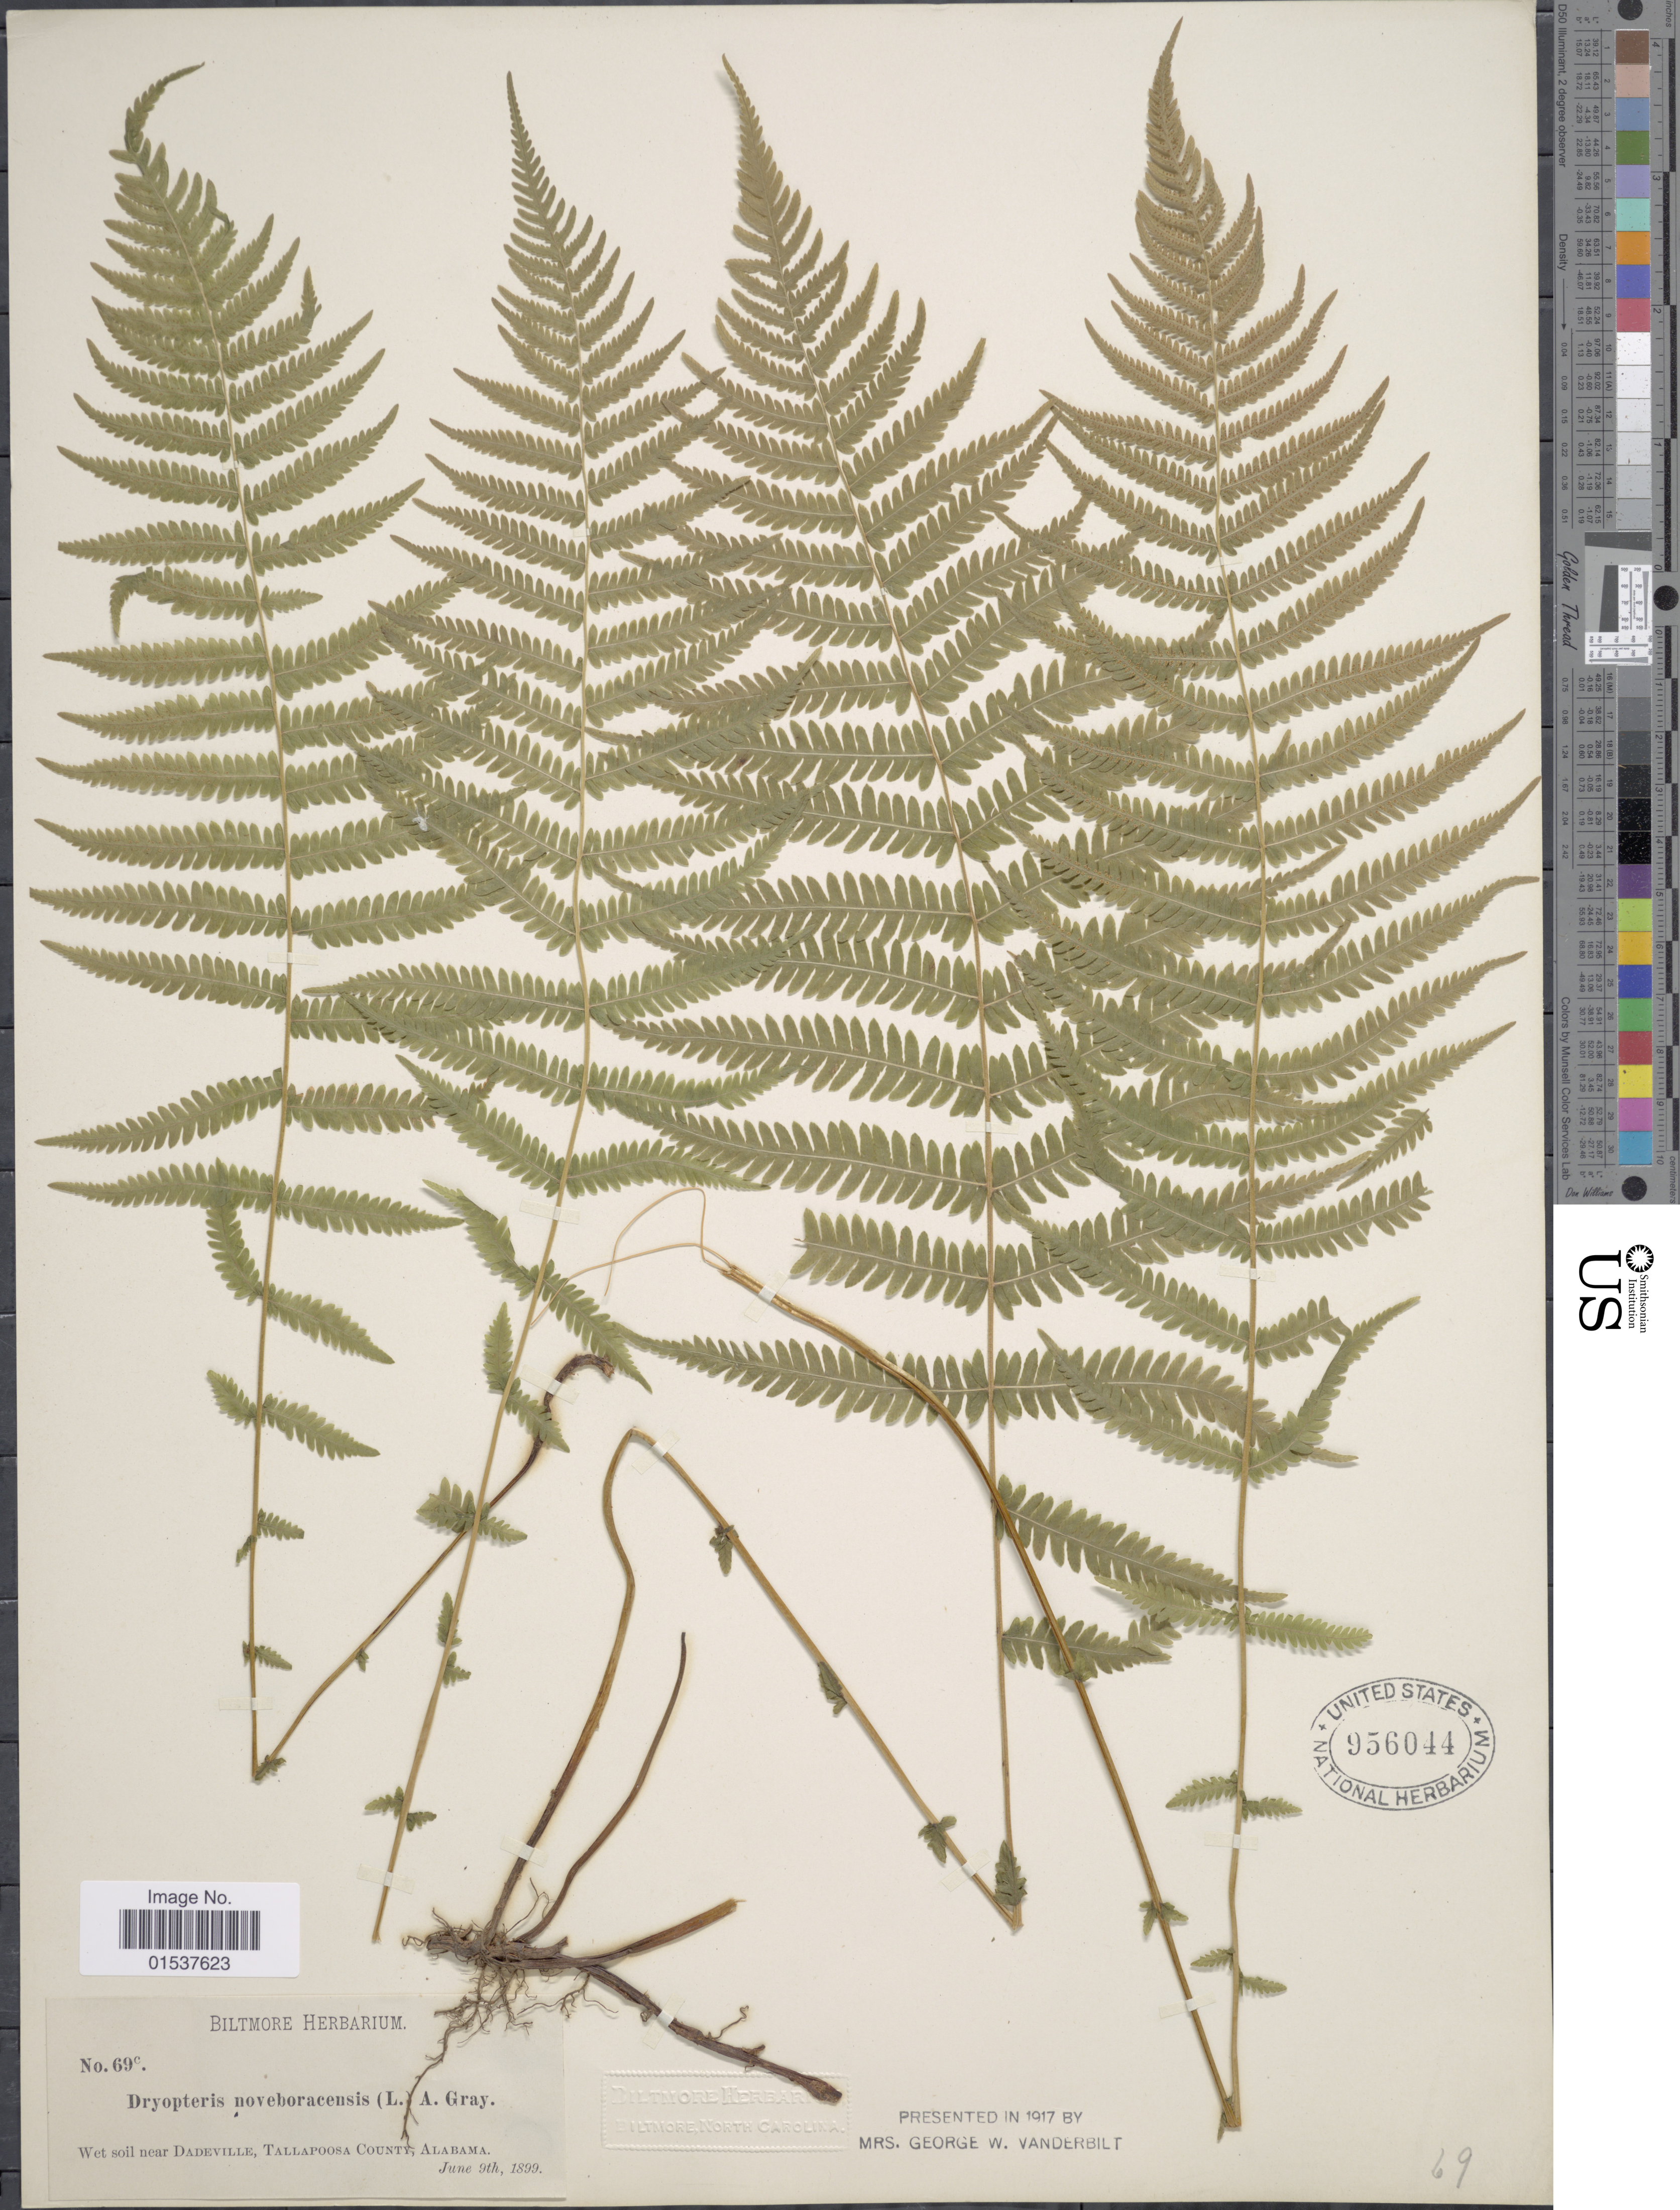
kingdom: Plantae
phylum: Tracheophyta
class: Polypodiopsida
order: Polypodiales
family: Thelypteridaceae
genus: Parathelypteris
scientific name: Parathelypteris noveboracensis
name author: (L.) Ching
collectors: ex herb. Biltmore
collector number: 69c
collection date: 1899-06-09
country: United States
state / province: Alabama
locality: Dadeville, Tallapoosa County, Alabama.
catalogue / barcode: US 956044